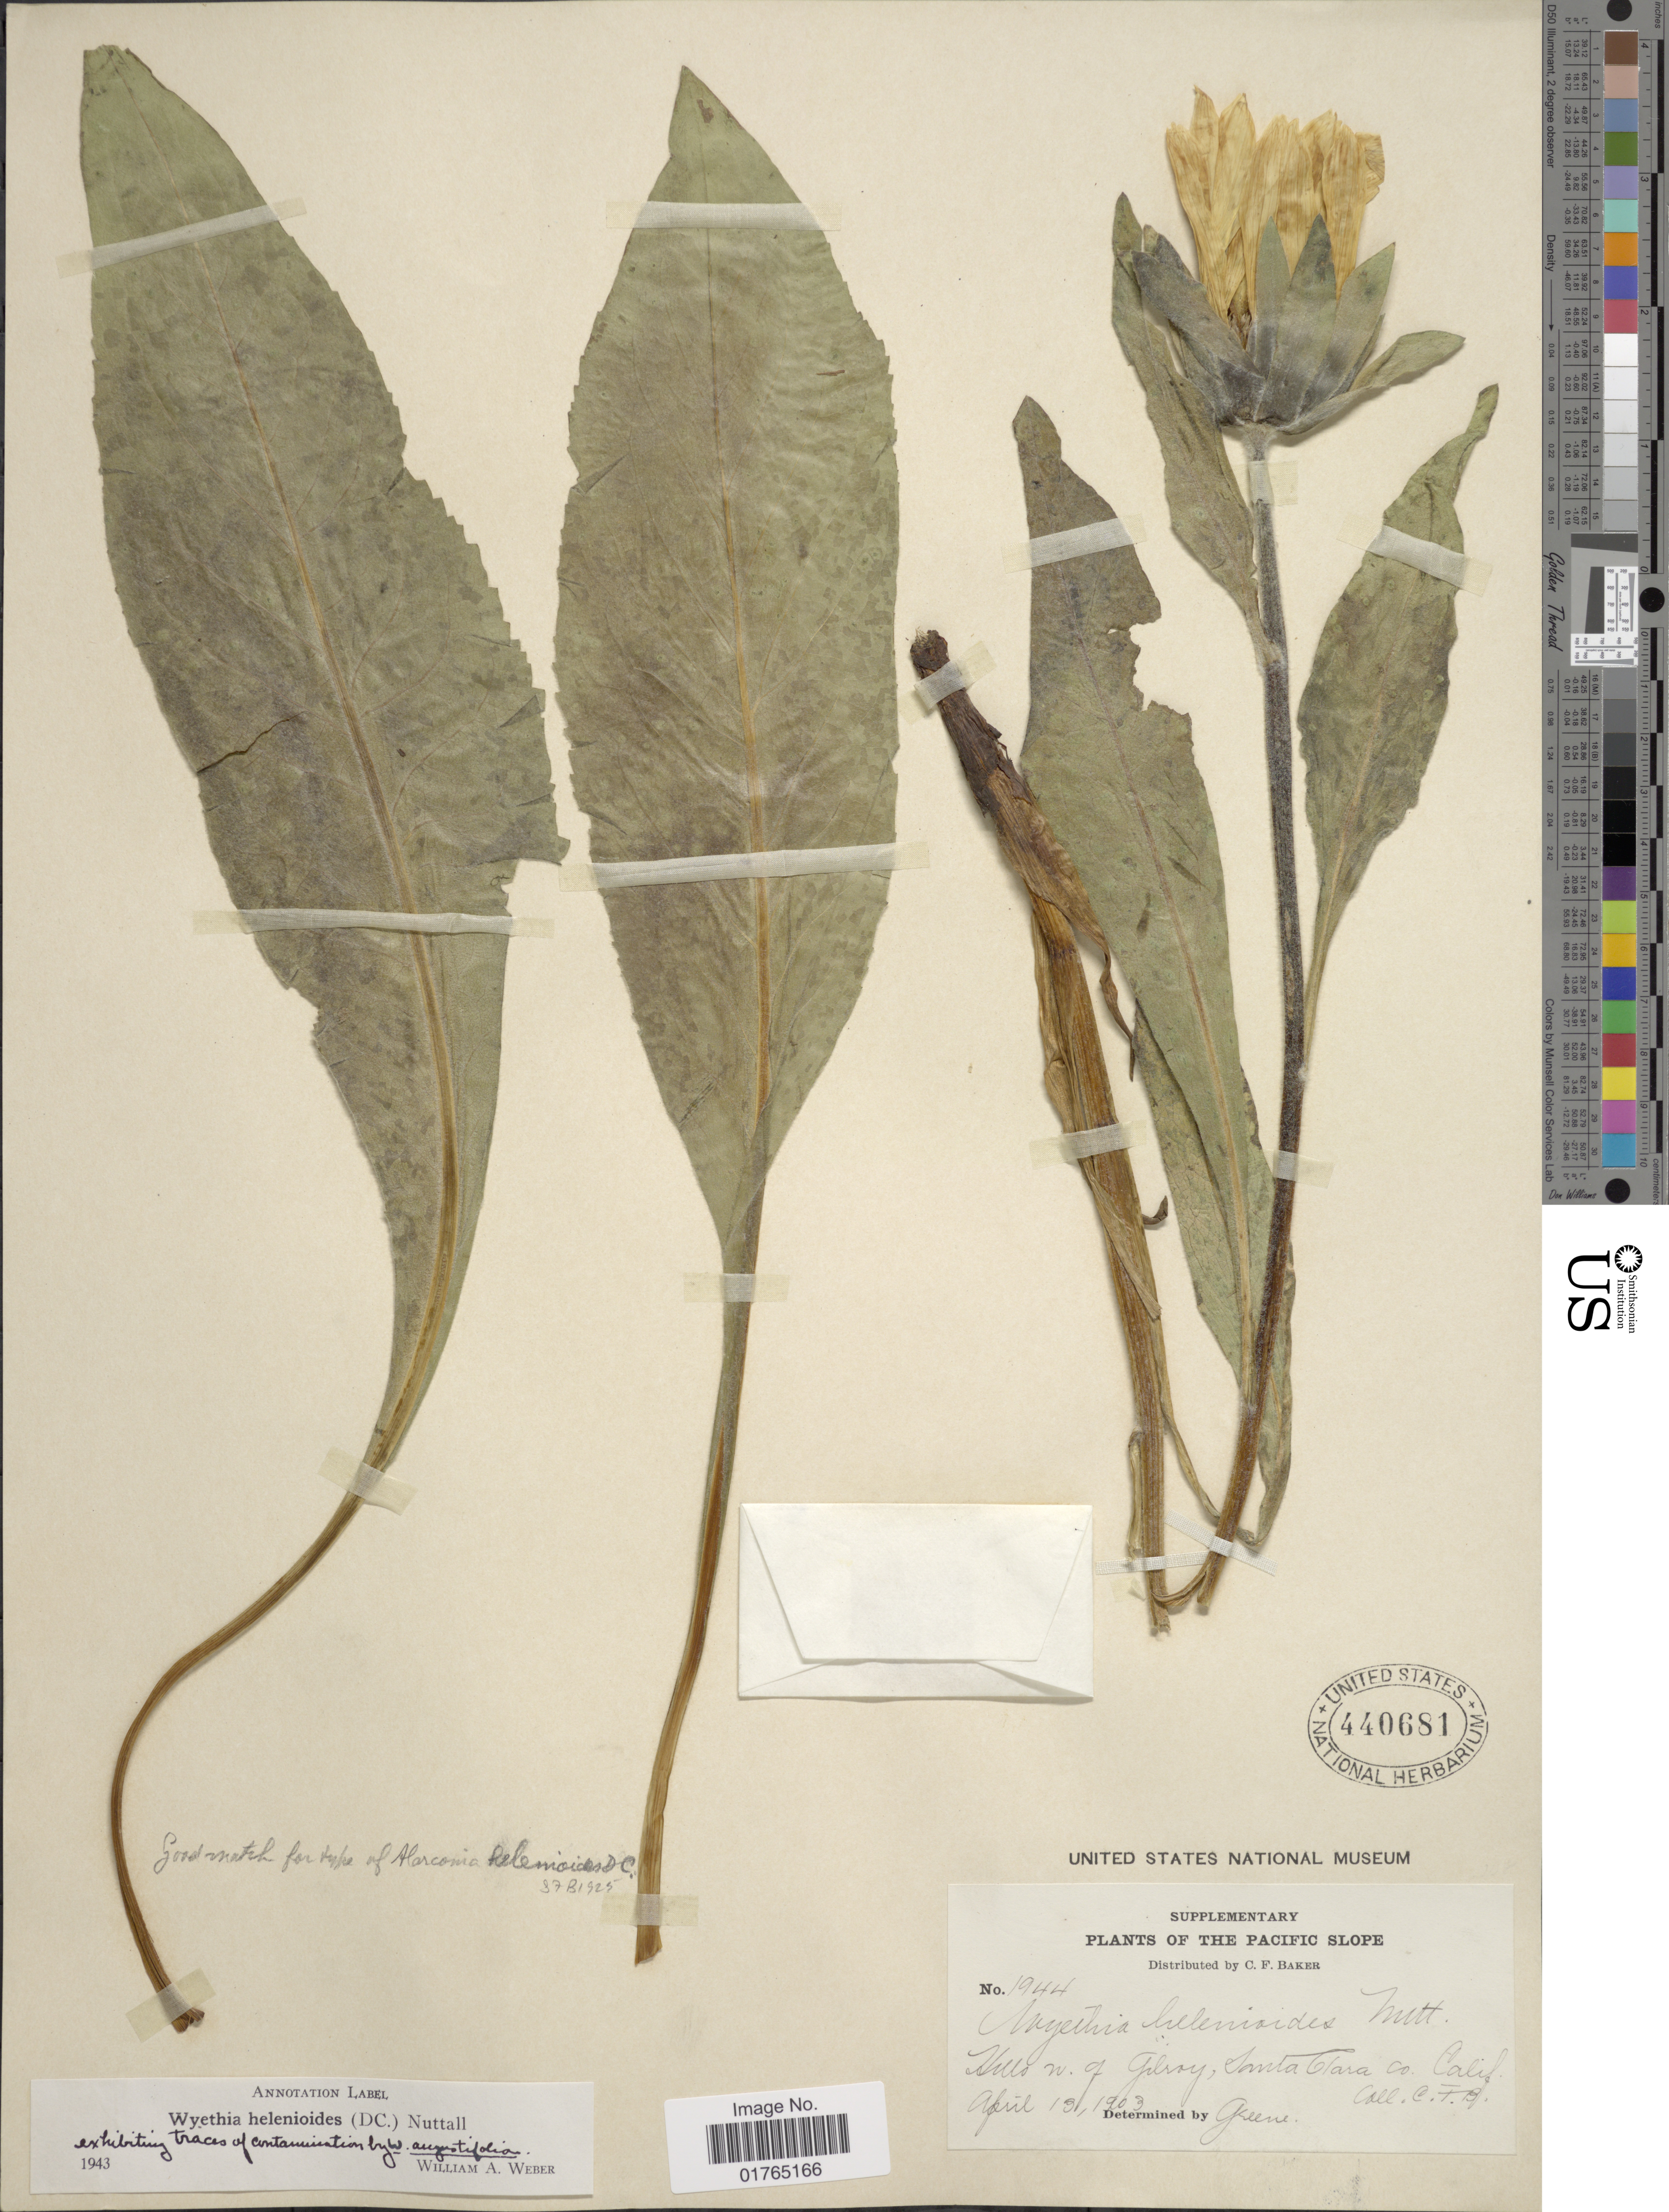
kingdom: Plantae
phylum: Tracheophyta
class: Magnoliopsida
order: Asterales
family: Asteraceae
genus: Wyethia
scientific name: Wyethia helenioides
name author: (DC.) Nutt.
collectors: C. F. Baker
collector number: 1944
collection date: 1903-04-13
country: United States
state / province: California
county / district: Santa Clara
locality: Pacific Slope, Hills w of Gilray, Santa Clara Co., Calif.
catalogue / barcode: US 440681